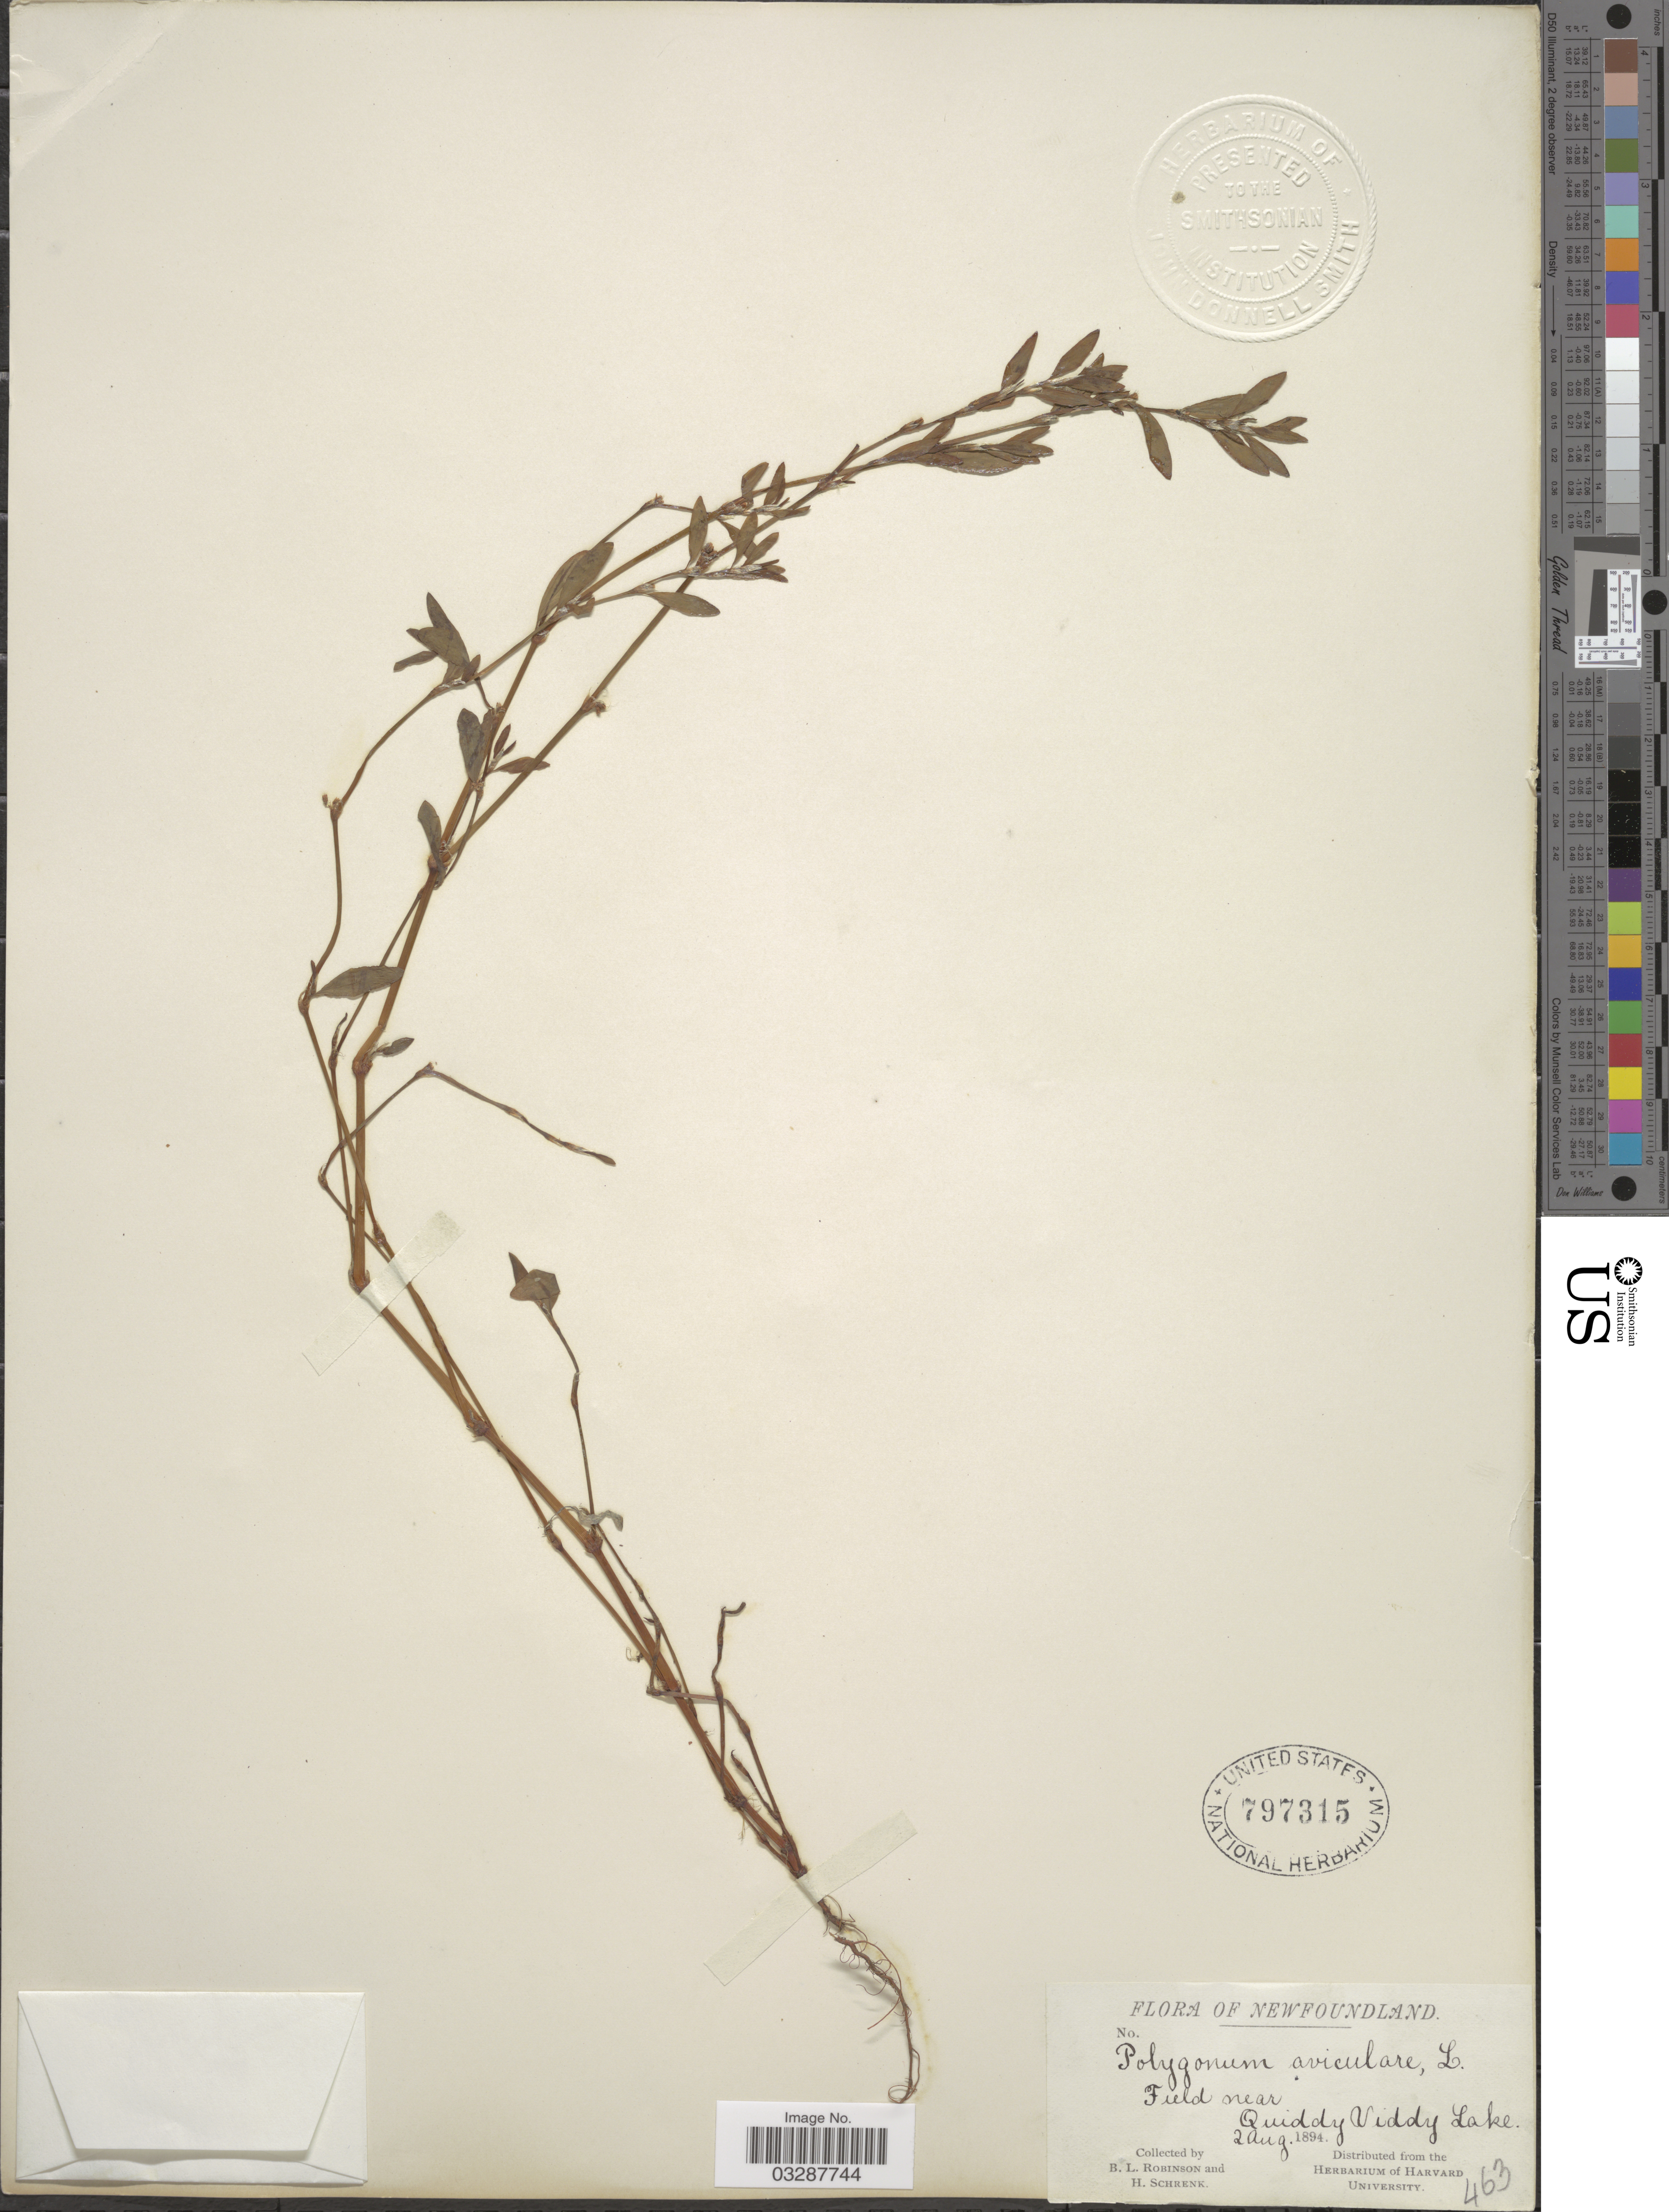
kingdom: Plantae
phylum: Tracheophyta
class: Magnoliopsida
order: Caryophyllales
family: Polygonaceae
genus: Polygonum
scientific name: Polygonum aviculare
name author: L.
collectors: B. L. Robinson & H. Schrenk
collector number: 463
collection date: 1894-08-02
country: Canada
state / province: Newfoundland and Labrador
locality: Field near Quiddy Viddy Lake.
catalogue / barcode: US 797315